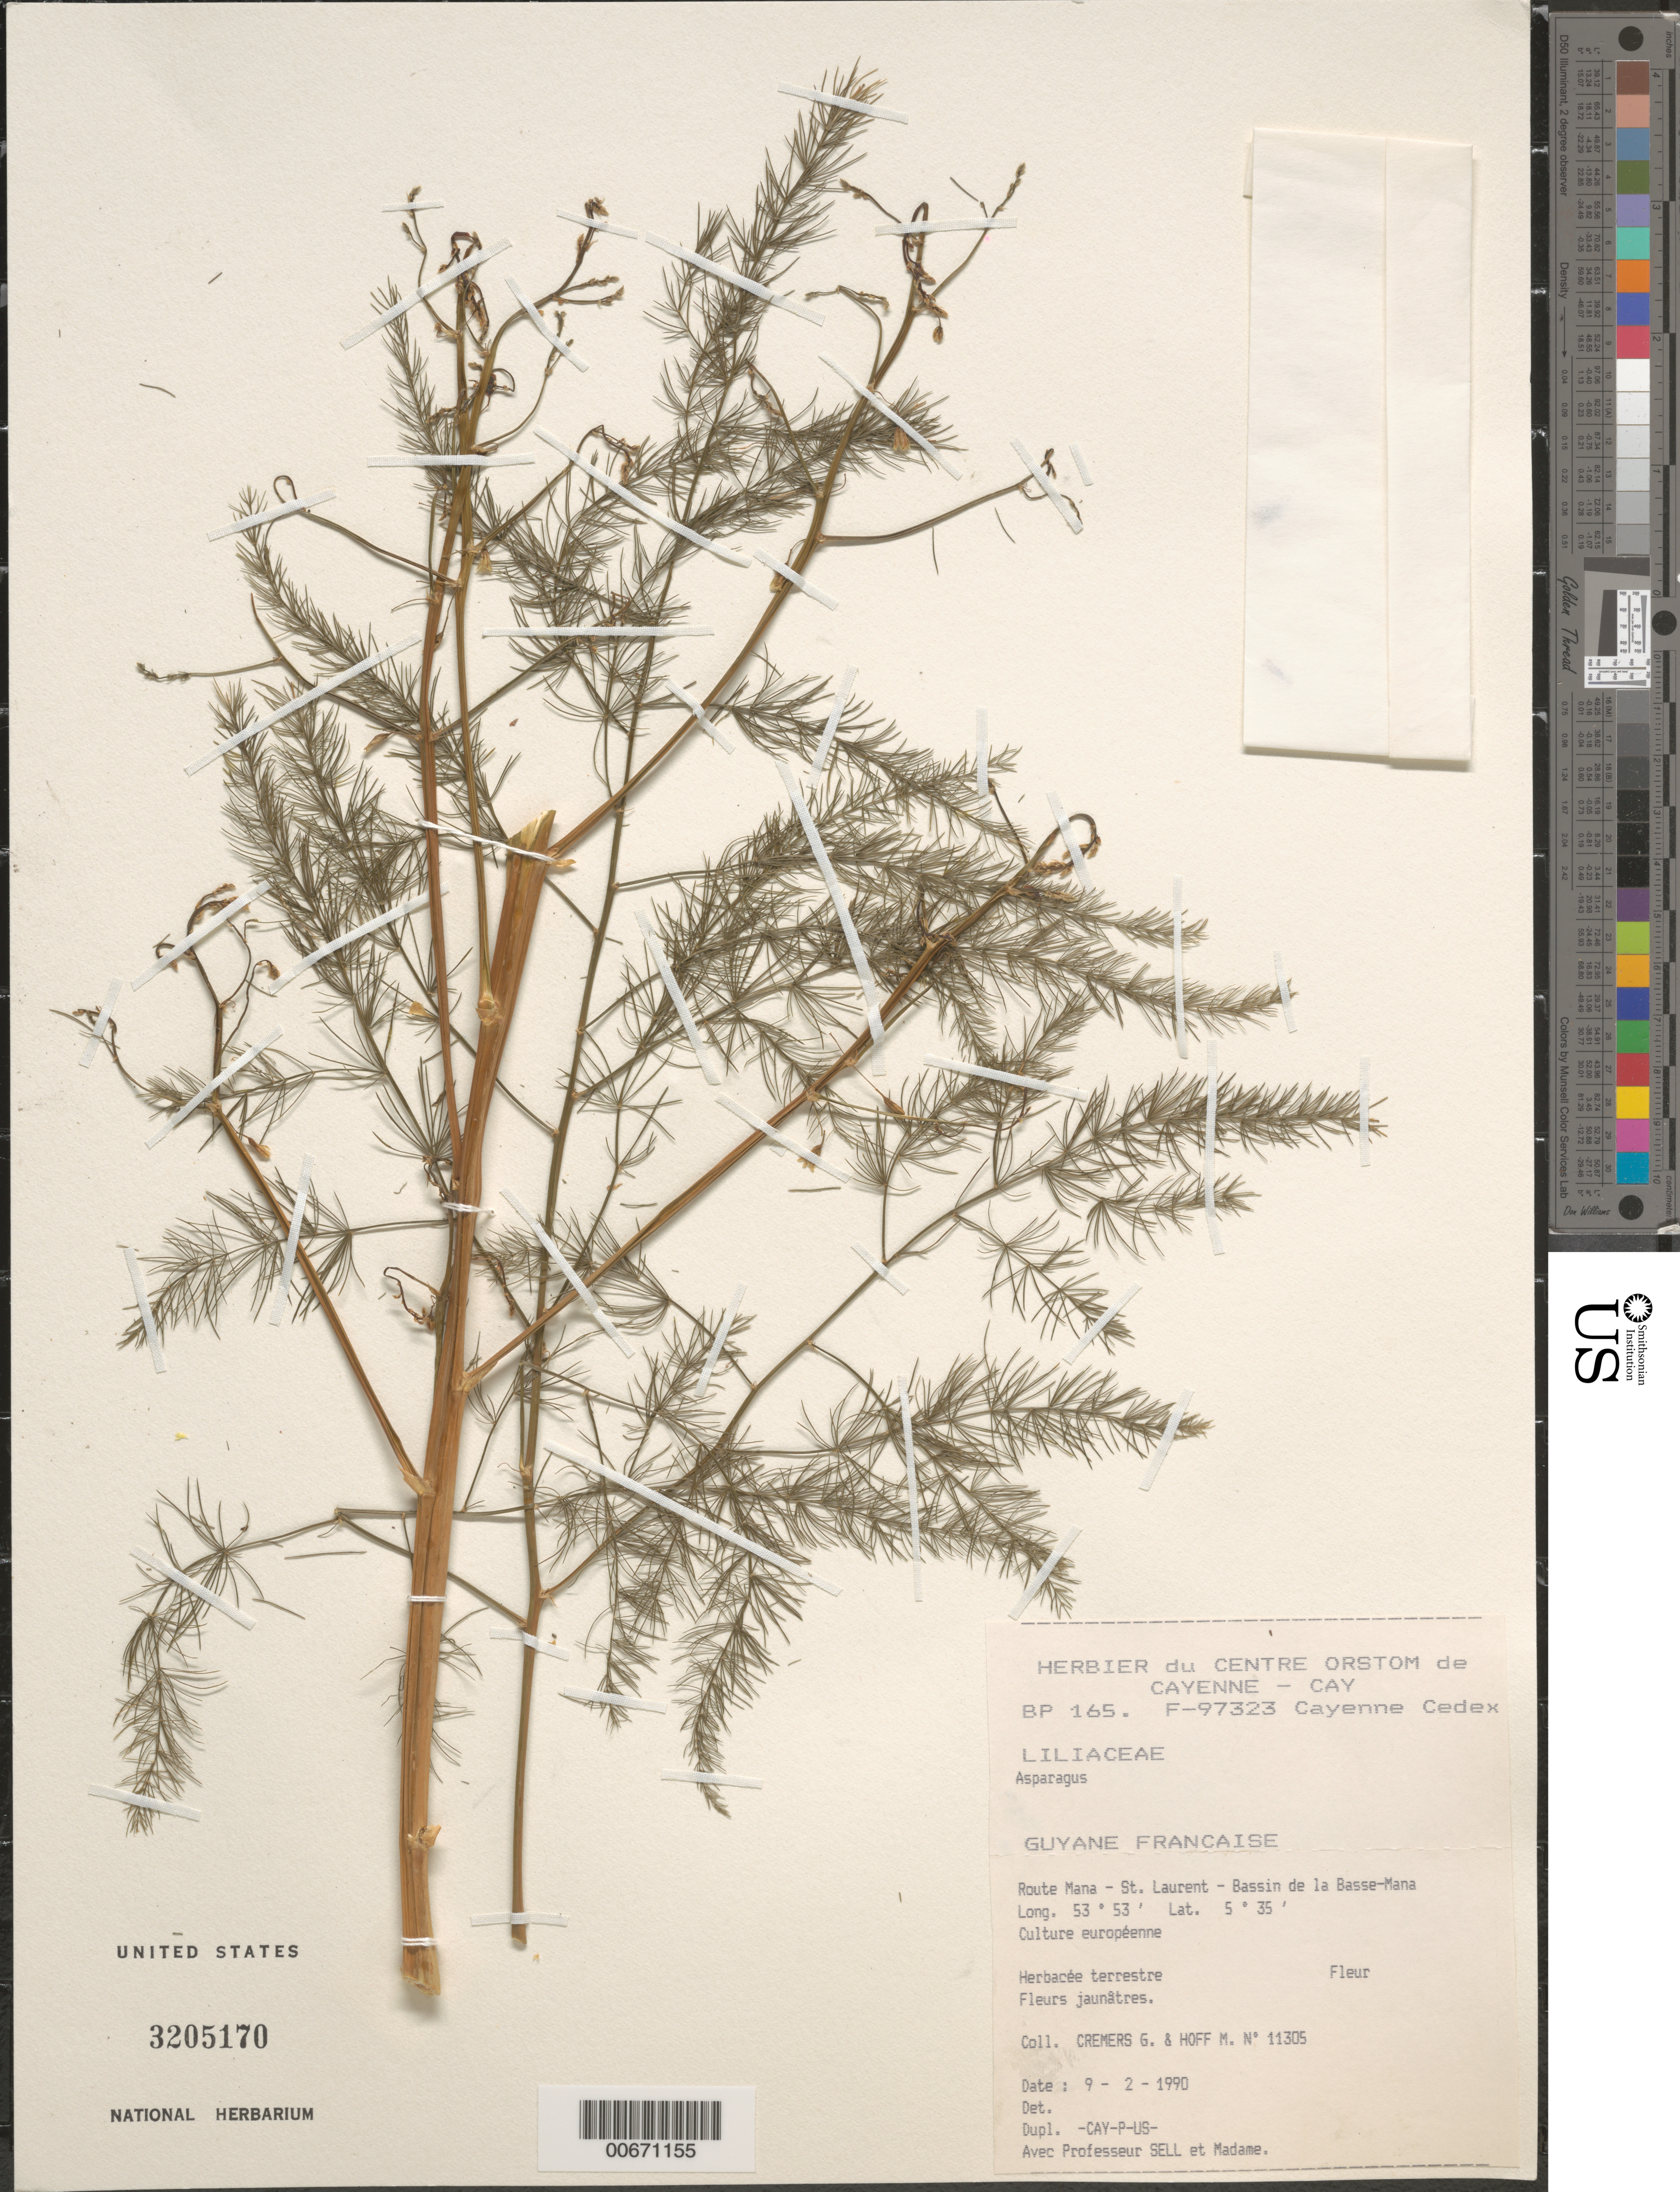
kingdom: Plantae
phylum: Tracheophyta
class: Liliopsida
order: Asparagales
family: Asparagaceae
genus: Asparagus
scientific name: Asparagus aethiopicus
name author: L.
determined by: DeFilipps, R. A.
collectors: G. Cremers & M. Hoff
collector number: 11305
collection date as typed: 9-Feb-90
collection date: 1990-02-09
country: French Guiana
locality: Route Mana-St. Laurent, Bassin de la Basse-Mana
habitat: Culture européene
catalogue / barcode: US 3205170